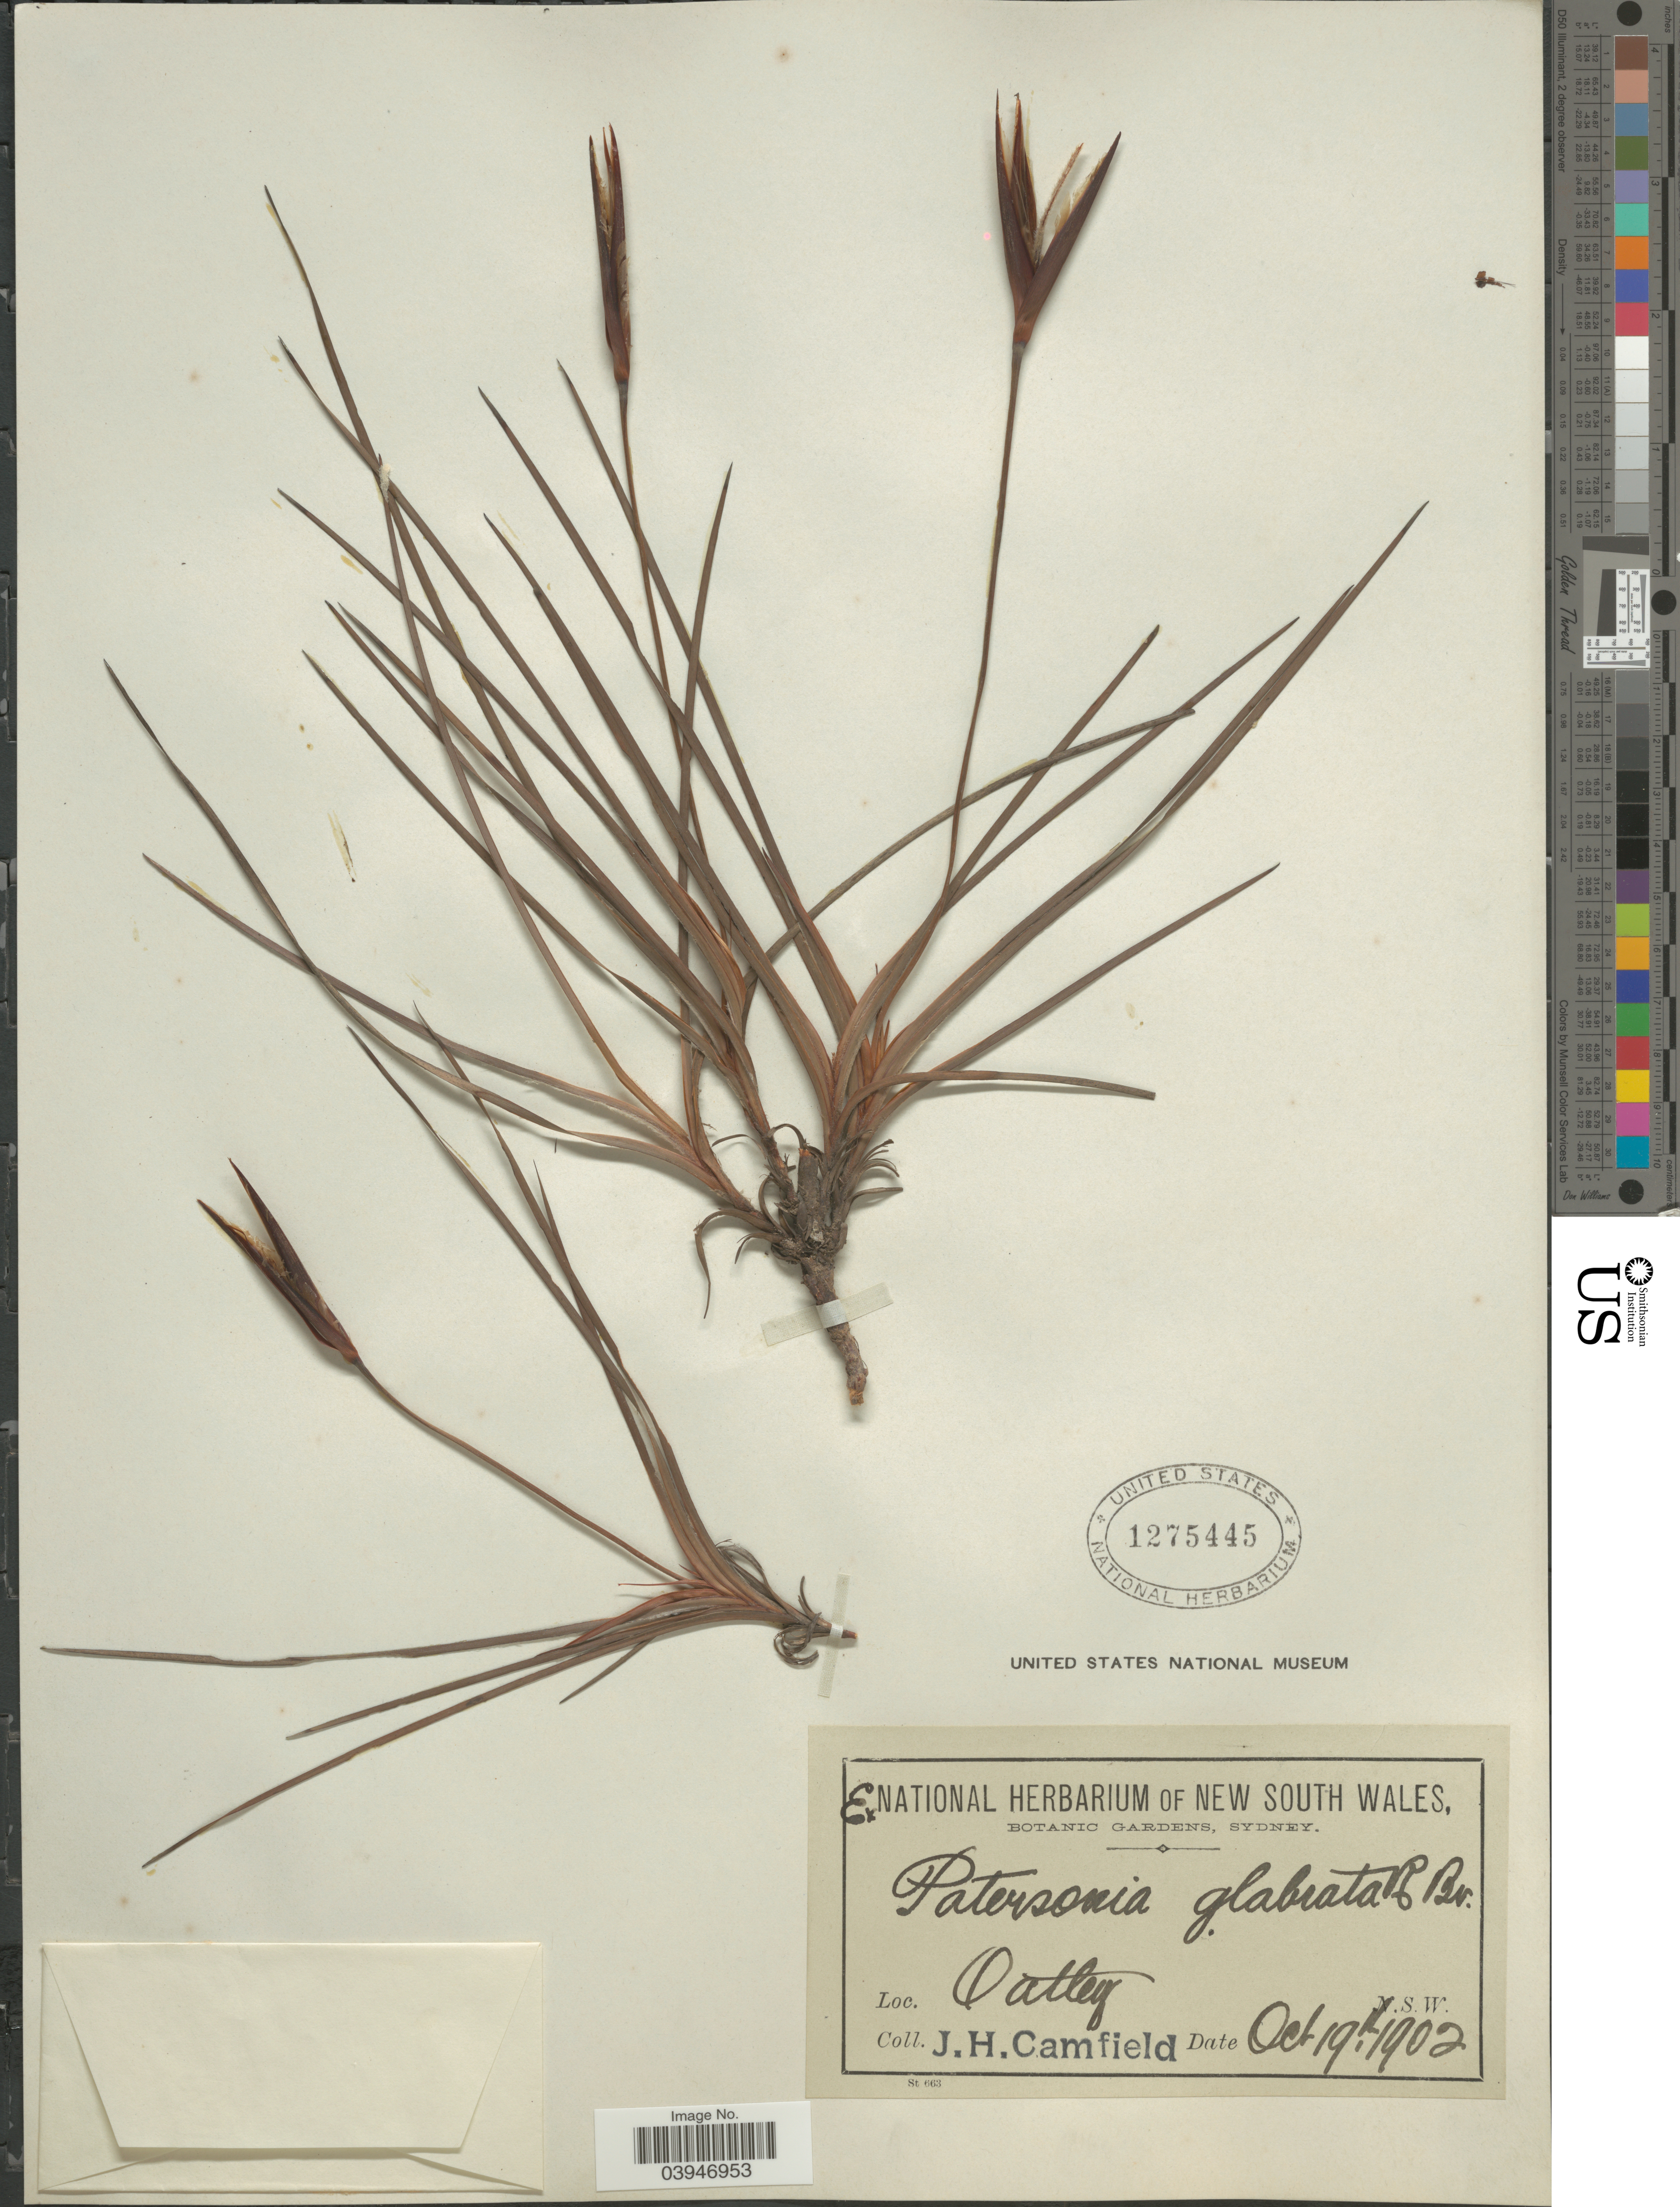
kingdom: Plantae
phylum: Tracheophyta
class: Liliopsida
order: Asparagales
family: Iridaceae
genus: Patersonia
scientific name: Patersonia glabrata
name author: R. Br.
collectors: J. Camfield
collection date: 1902-10-19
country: Australia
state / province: New South Wales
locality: Oatley.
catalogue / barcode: US 1275445